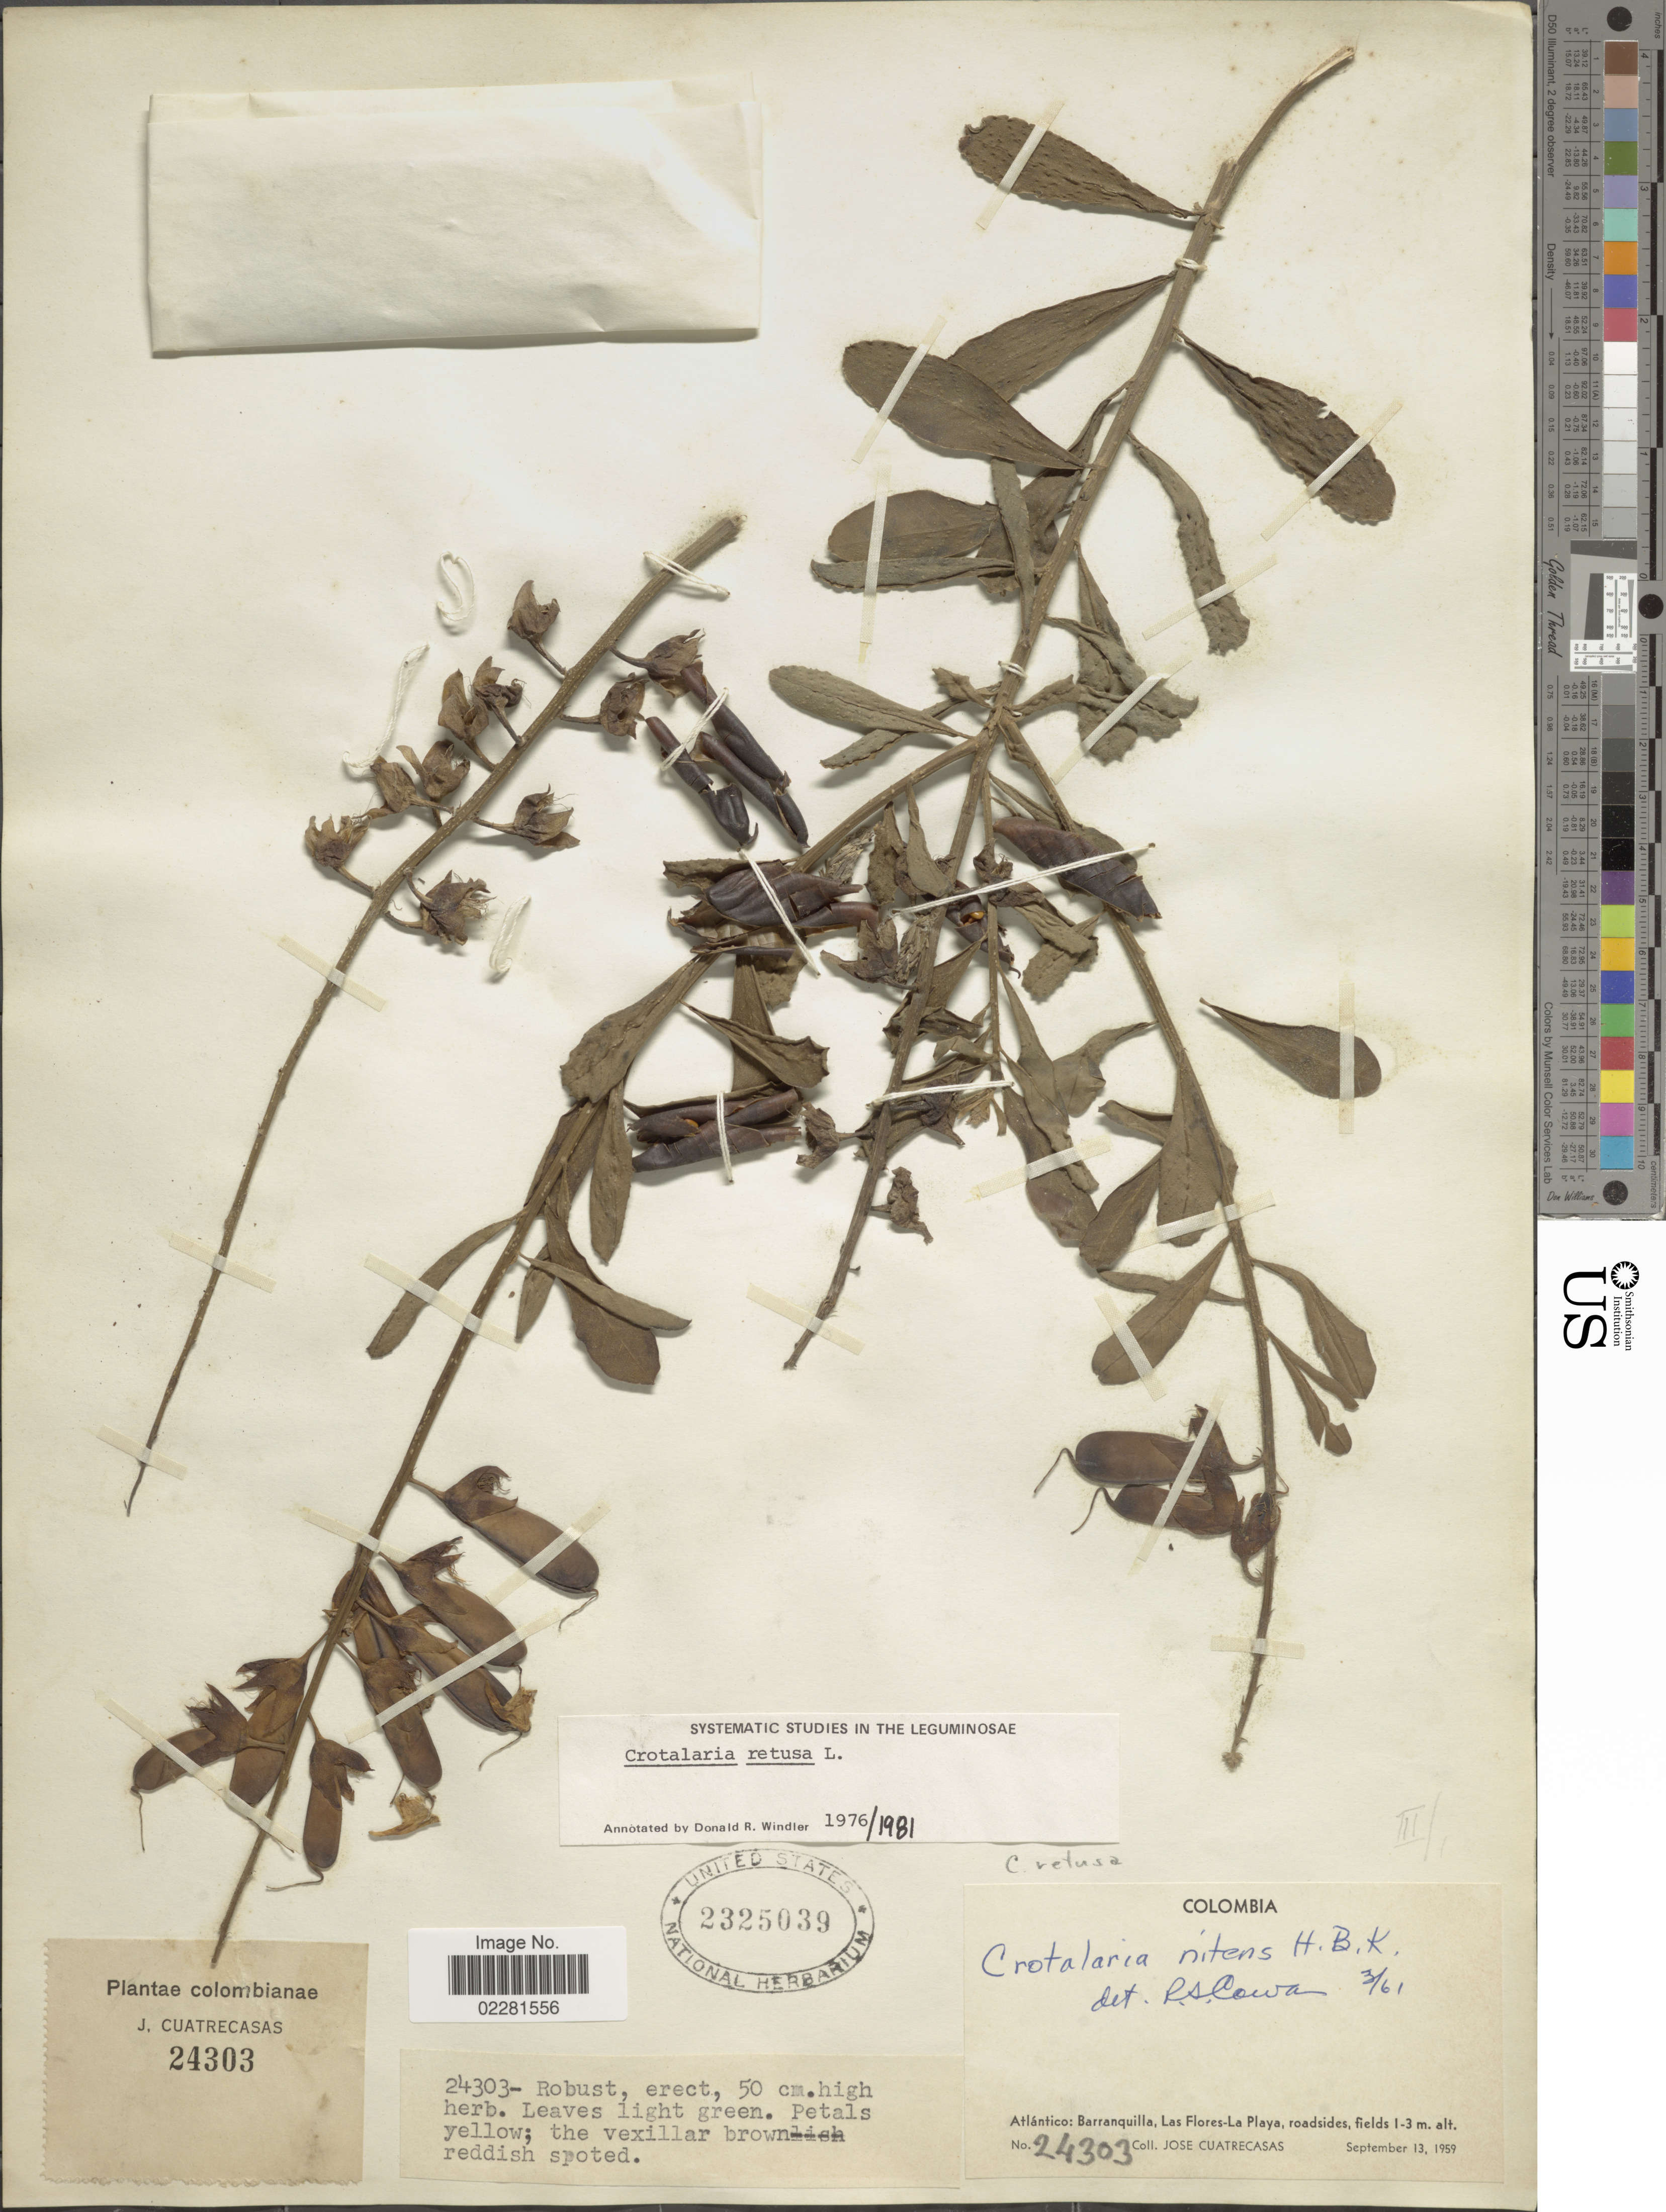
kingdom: Plantae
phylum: Tracheophyta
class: Magnoliopsida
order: Fabales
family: Fabaceae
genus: Crotalaria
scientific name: Crotalaria retusa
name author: L.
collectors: J. Cuatrecasas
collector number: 24303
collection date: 1959-09-13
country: Colombia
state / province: Atlántico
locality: Barranquillas, Las Flores-La Playa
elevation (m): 1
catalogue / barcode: US 2325039